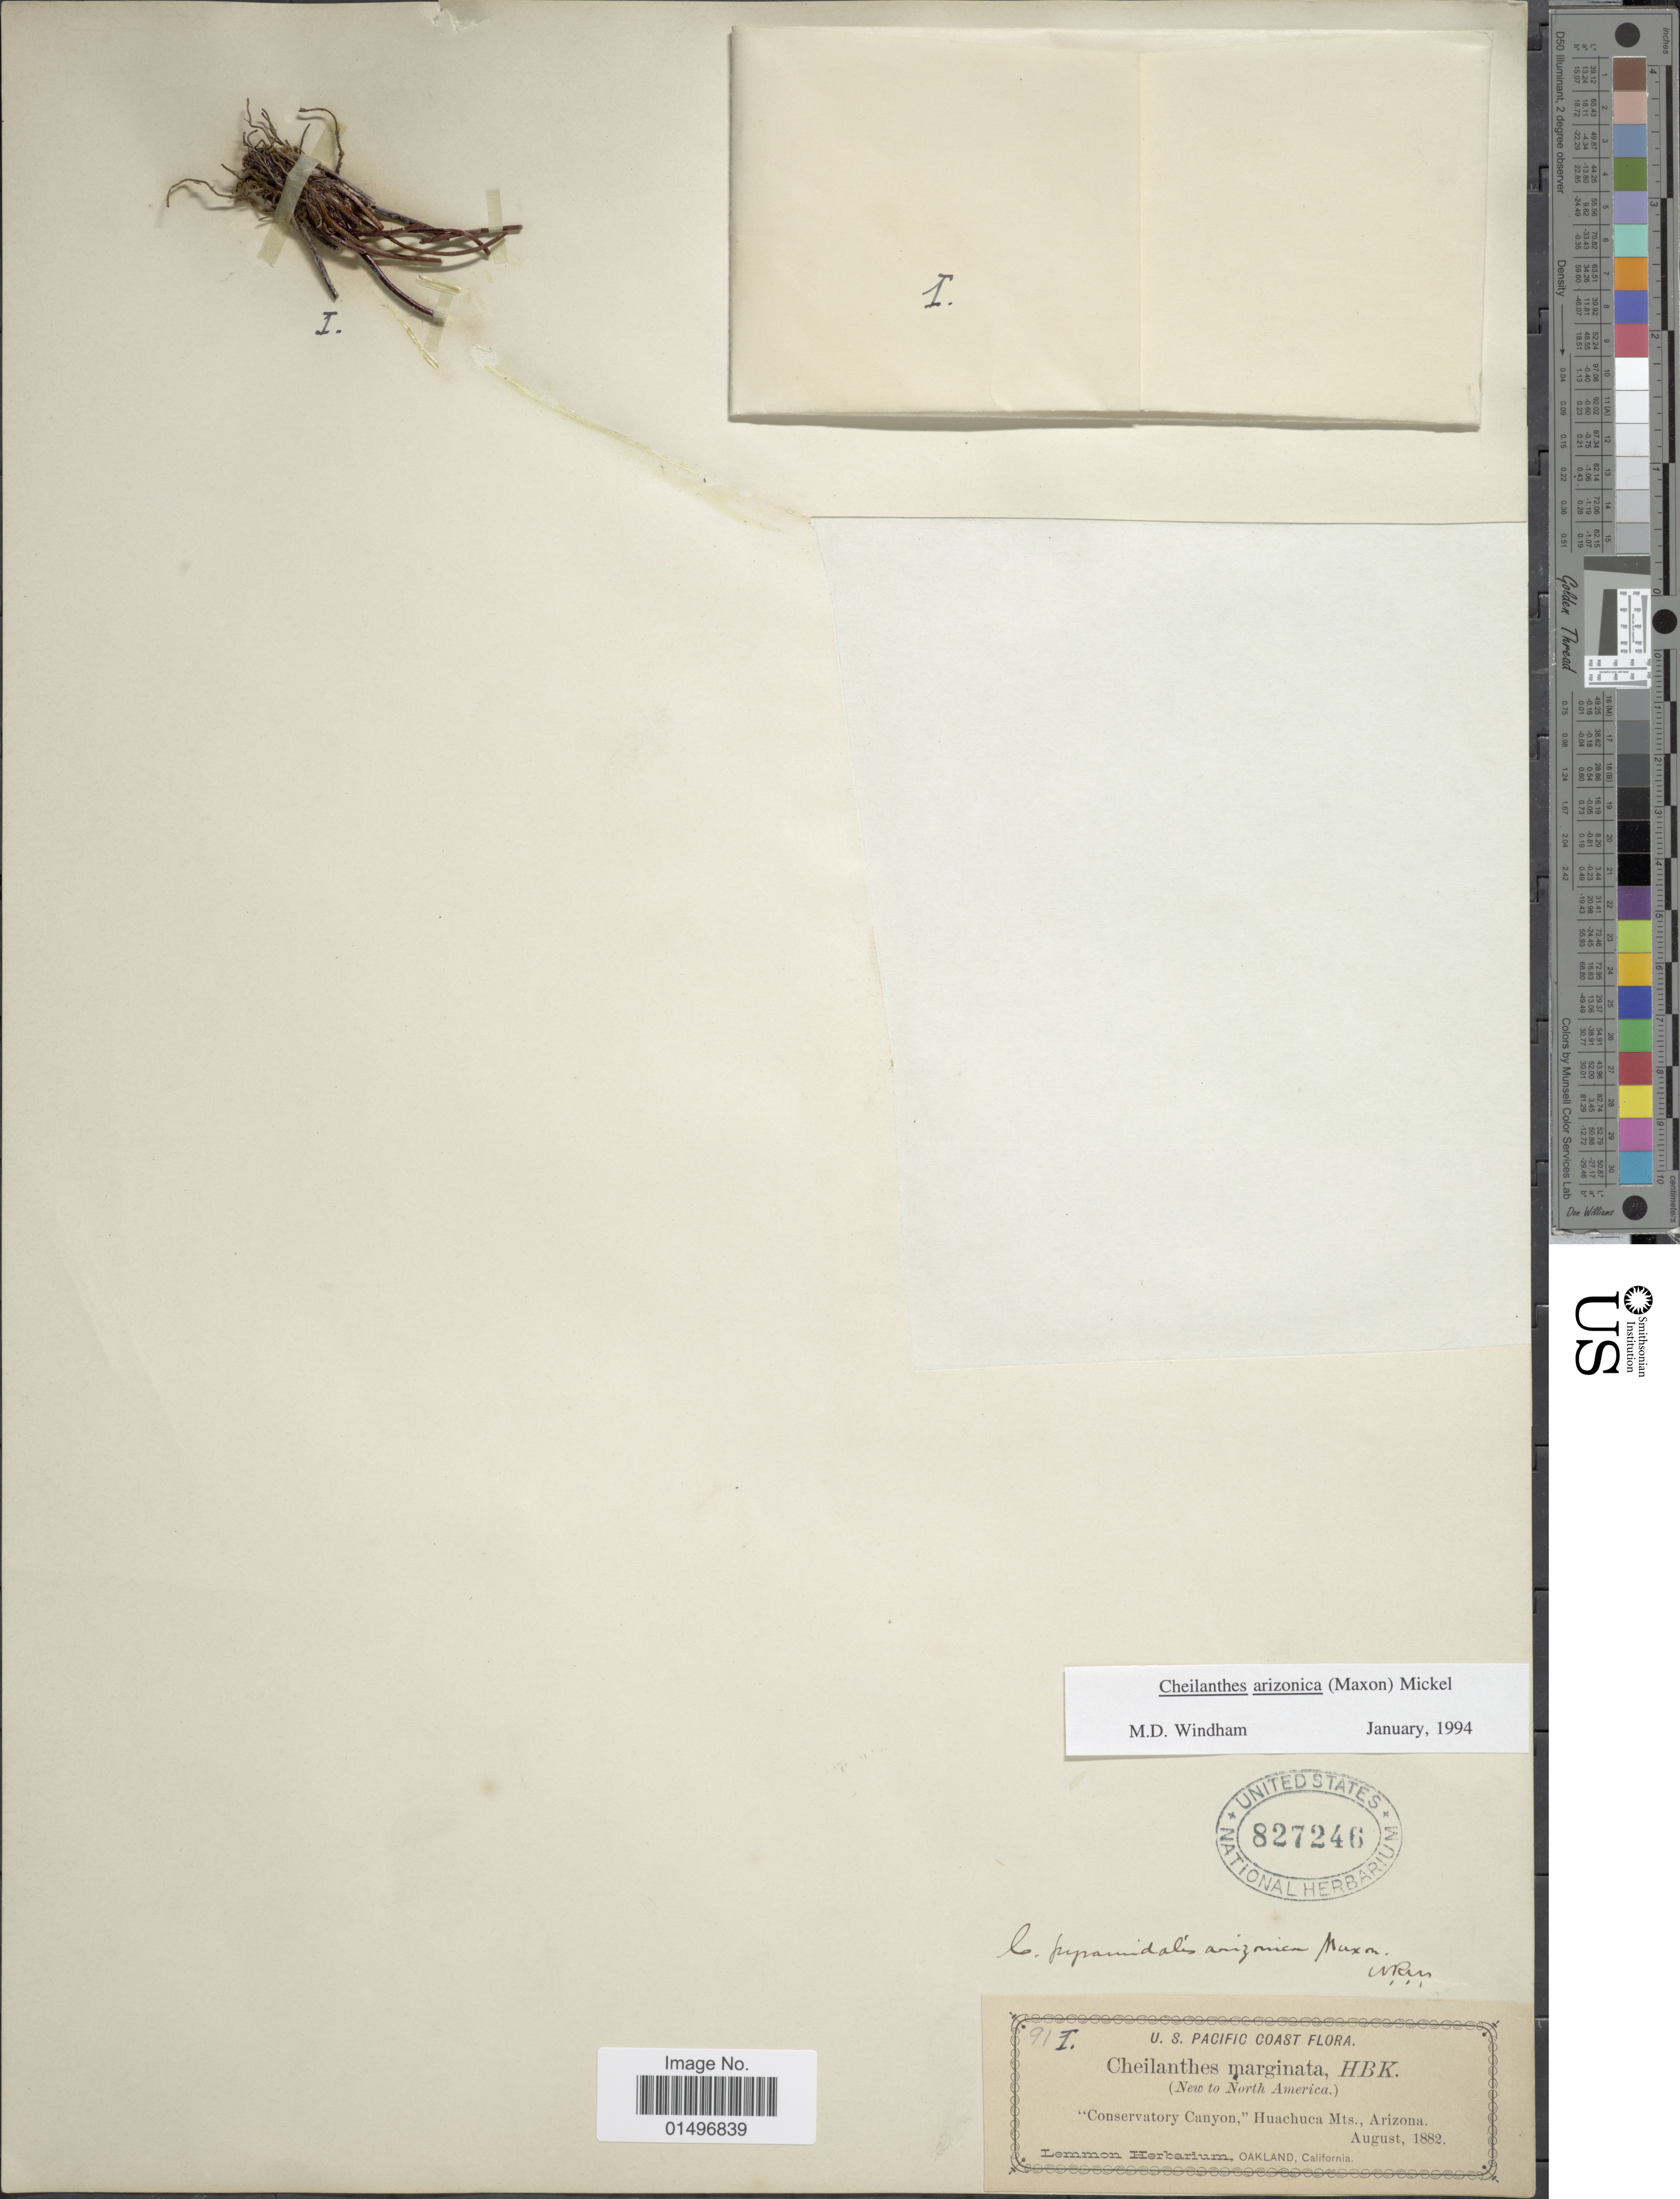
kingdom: Plantae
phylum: Tracheophyta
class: Polypodiopsida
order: Polypodiales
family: Pteridaceae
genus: Gaga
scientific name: Gaga arizonica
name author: (Maxon) Fay W. Li & Windham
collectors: ex herb. Lemmon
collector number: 91I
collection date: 1882-08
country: United States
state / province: Arizona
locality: Pacific Coast, Conservatory Canyon, Huachuca Mts. Arizona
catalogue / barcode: US 827246